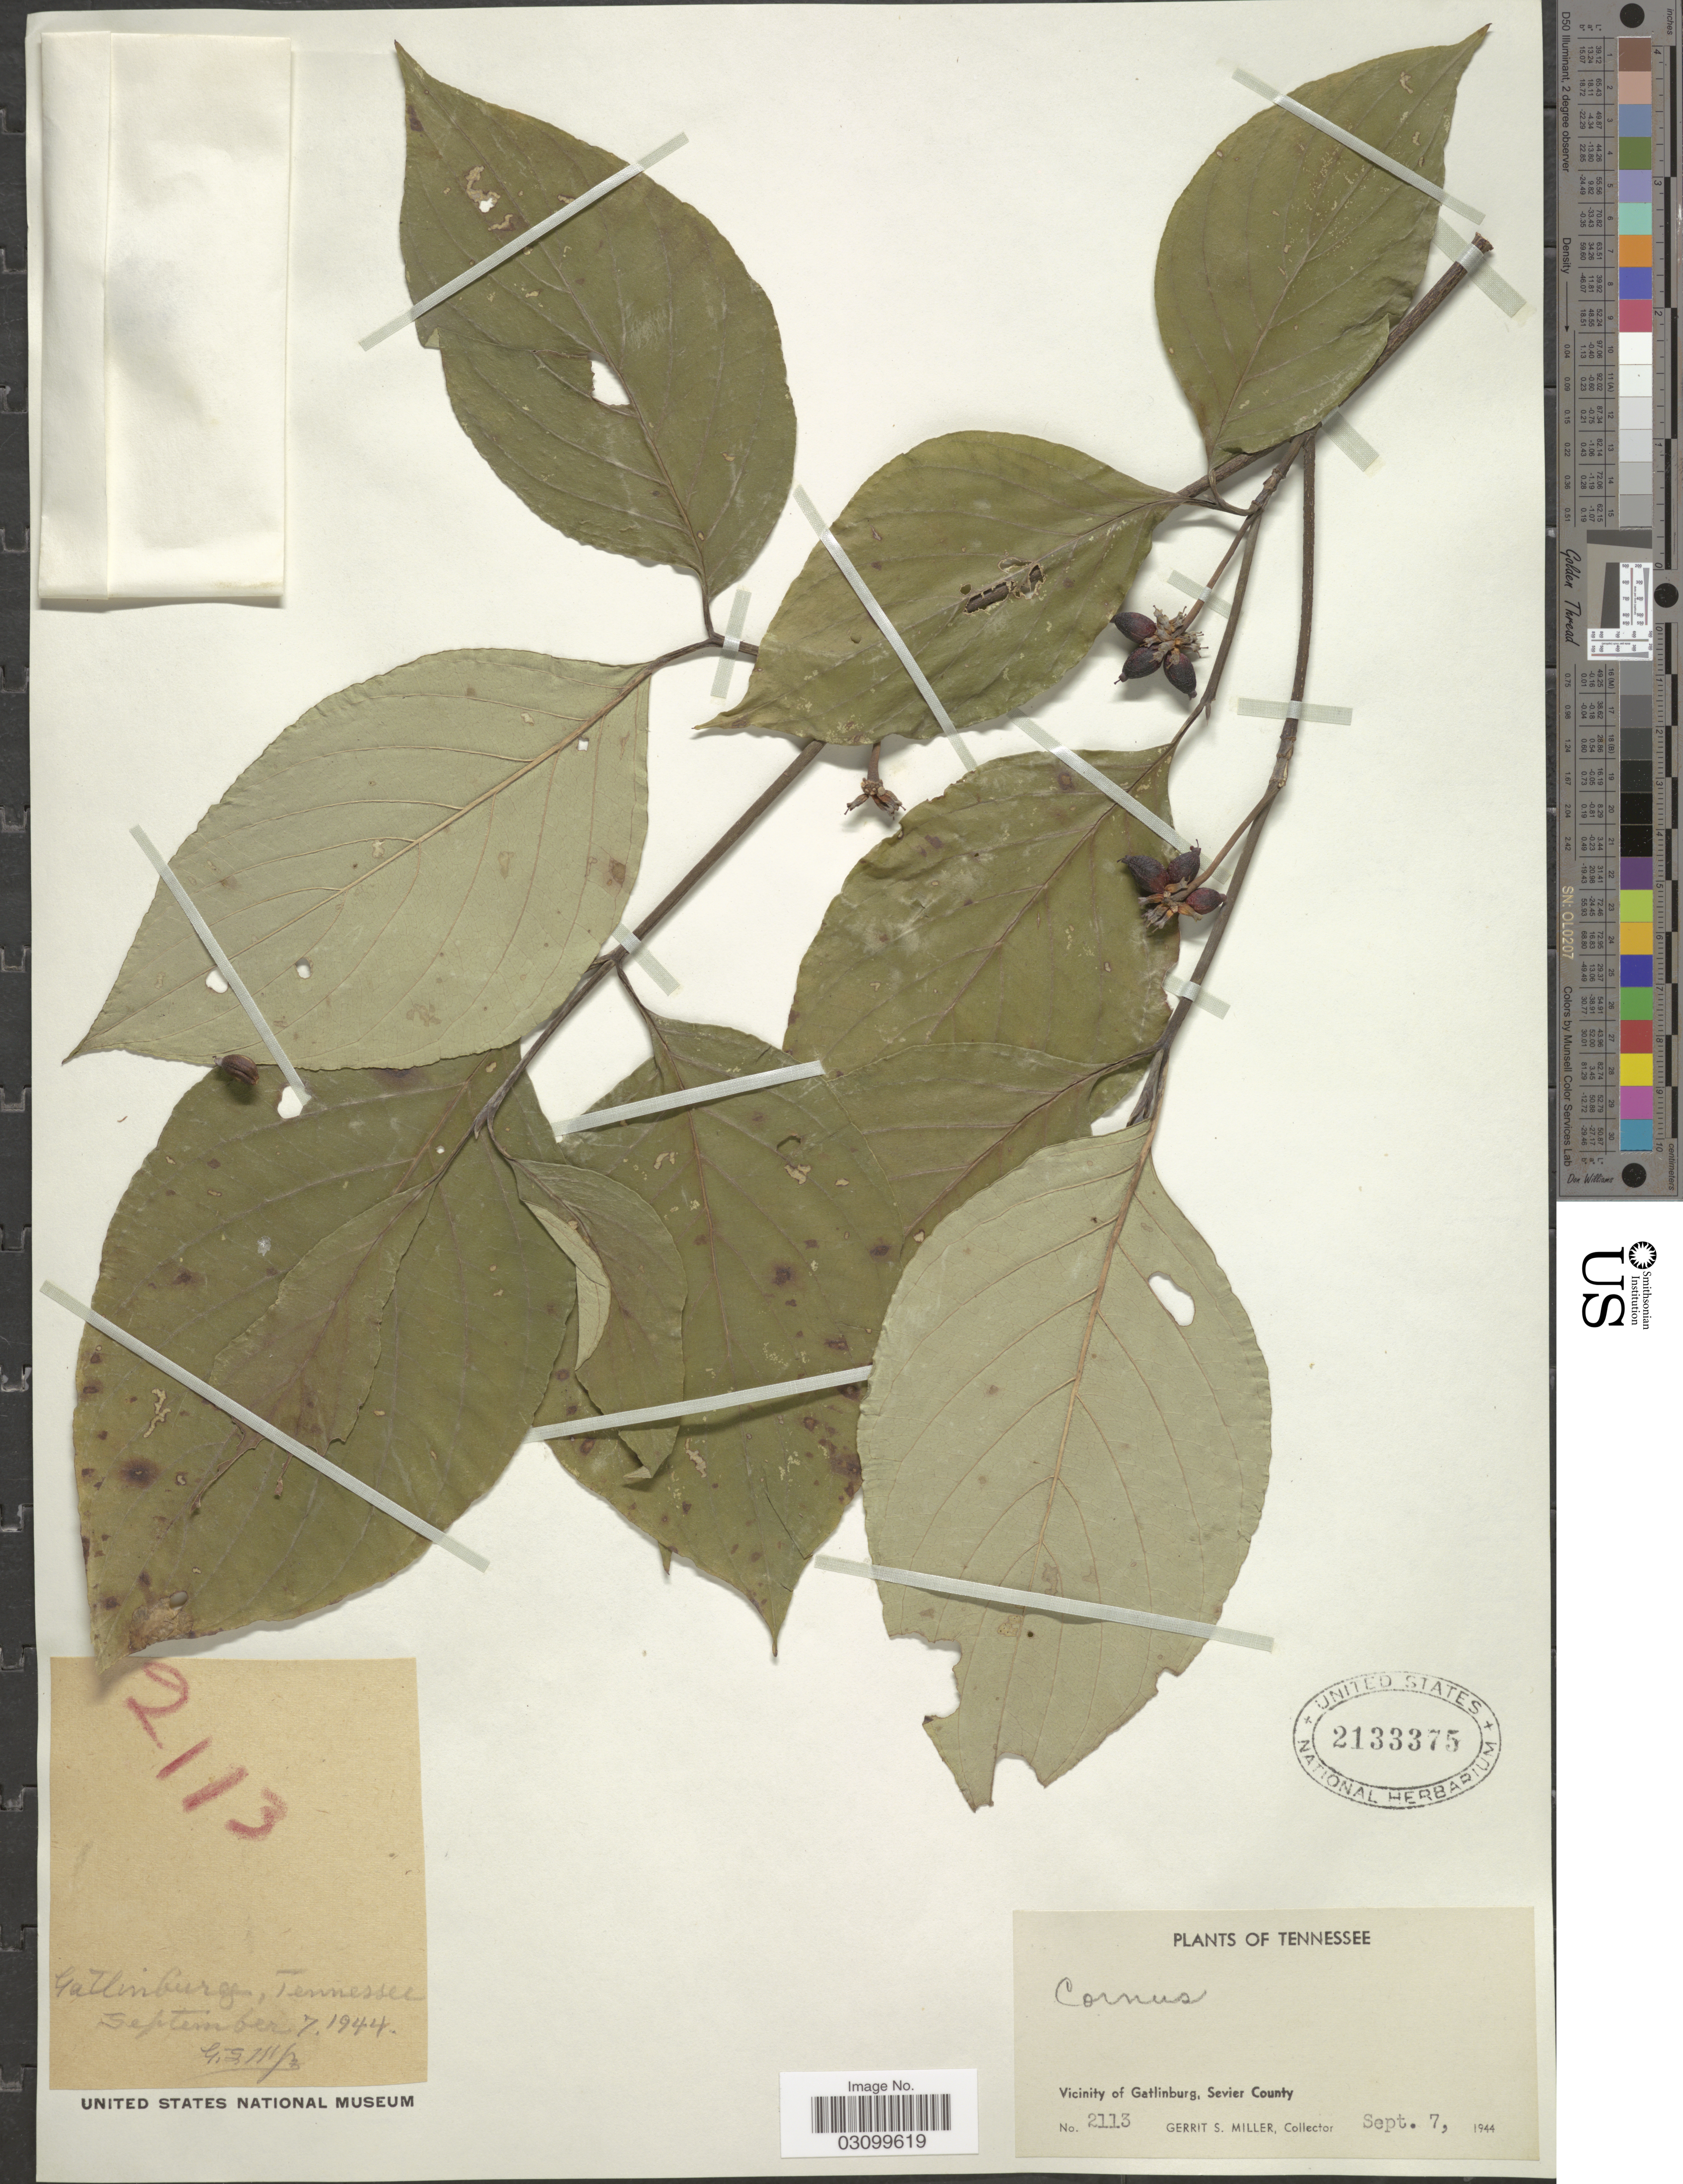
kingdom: Plantae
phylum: Tracheophyta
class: Magnoliopsida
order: Cornales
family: Cornaceae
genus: Cornus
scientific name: Cornus florida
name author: L.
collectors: G. S. Miller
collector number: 2113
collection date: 1944-09-07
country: United States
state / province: Tennessee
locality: Vicinity of Gatlinburg, Sevier County.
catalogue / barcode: US 2133375